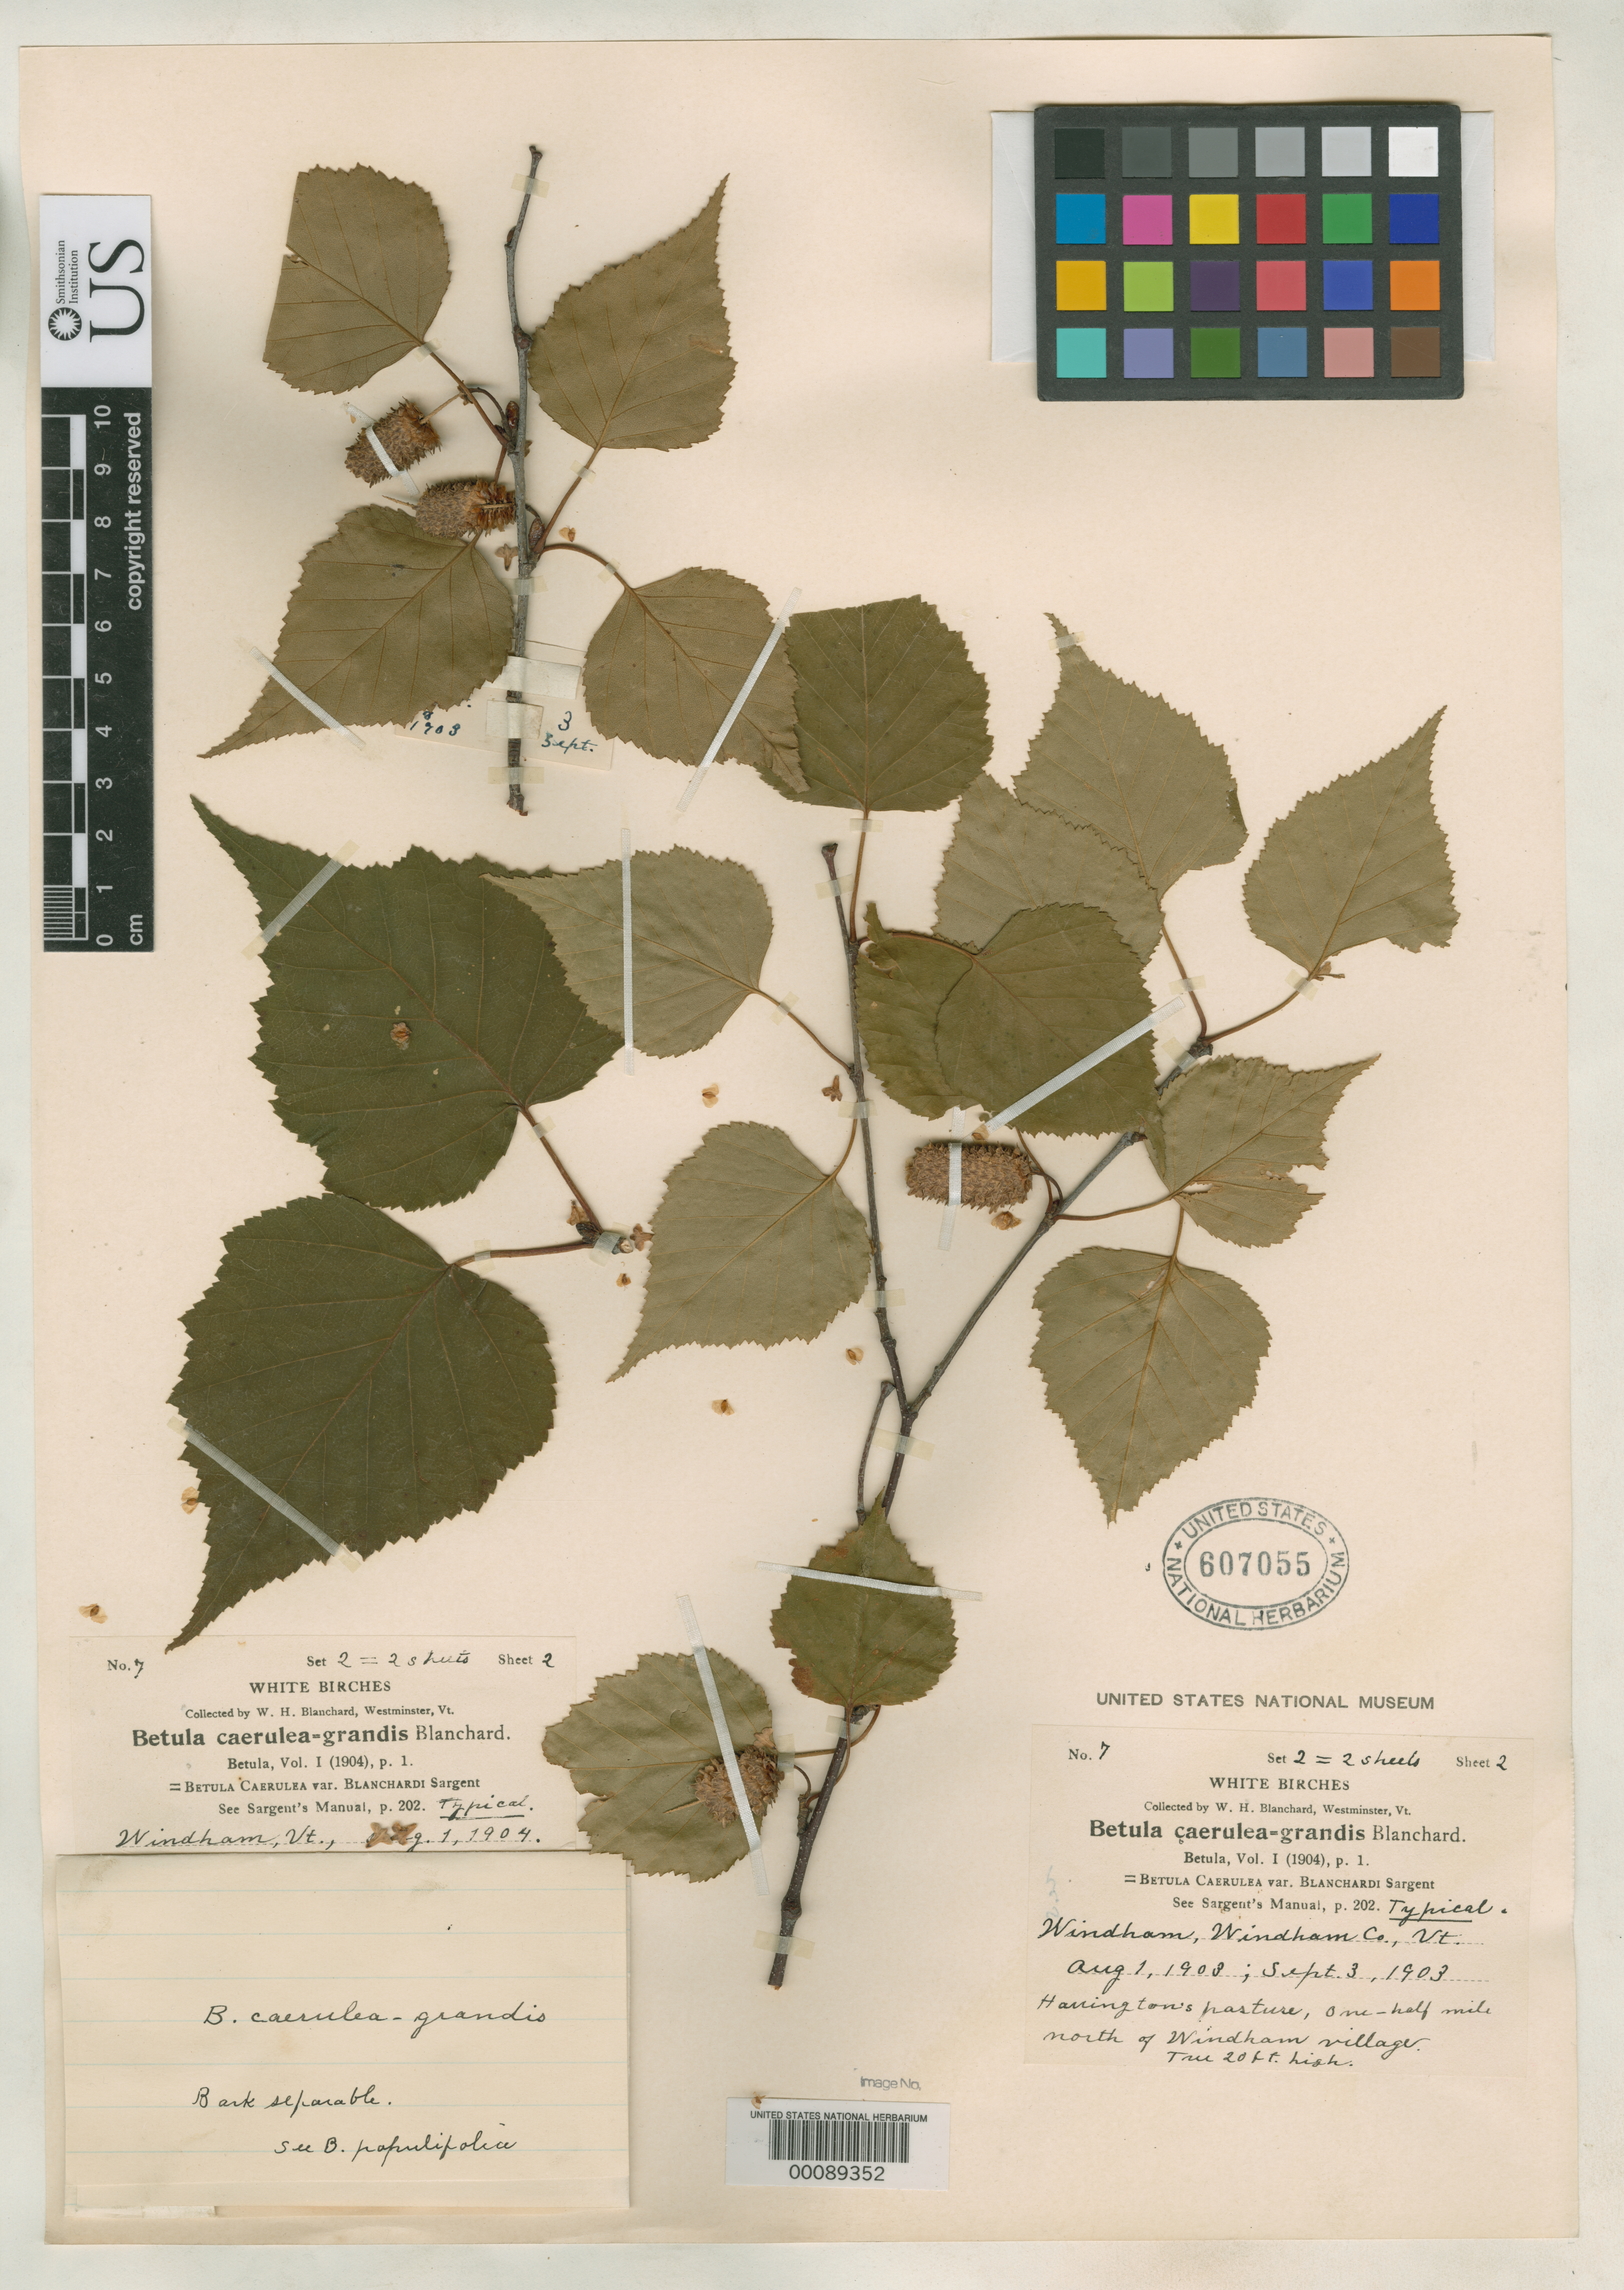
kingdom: Plantae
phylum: Tracheophyta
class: Magnoliopsida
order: Fagales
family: Betulaceae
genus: Betula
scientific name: Betula caerulea var. blanchardii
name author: Sarg.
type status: Possible Type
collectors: W. H. Blanchard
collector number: No. 7, Set 2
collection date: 1903-08-01,1903-09-03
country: United States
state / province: Vermont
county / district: Windham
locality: Windham, Windham Co., Vt. Harrington's pasture, one-half mile north of Windham village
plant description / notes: Sheet mounted with multiple elements. Typification unclear; one of several sheets annotated as "Typical" by Blanchard. Additional (possible) types remain in the main herbarium.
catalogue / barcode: US 607055